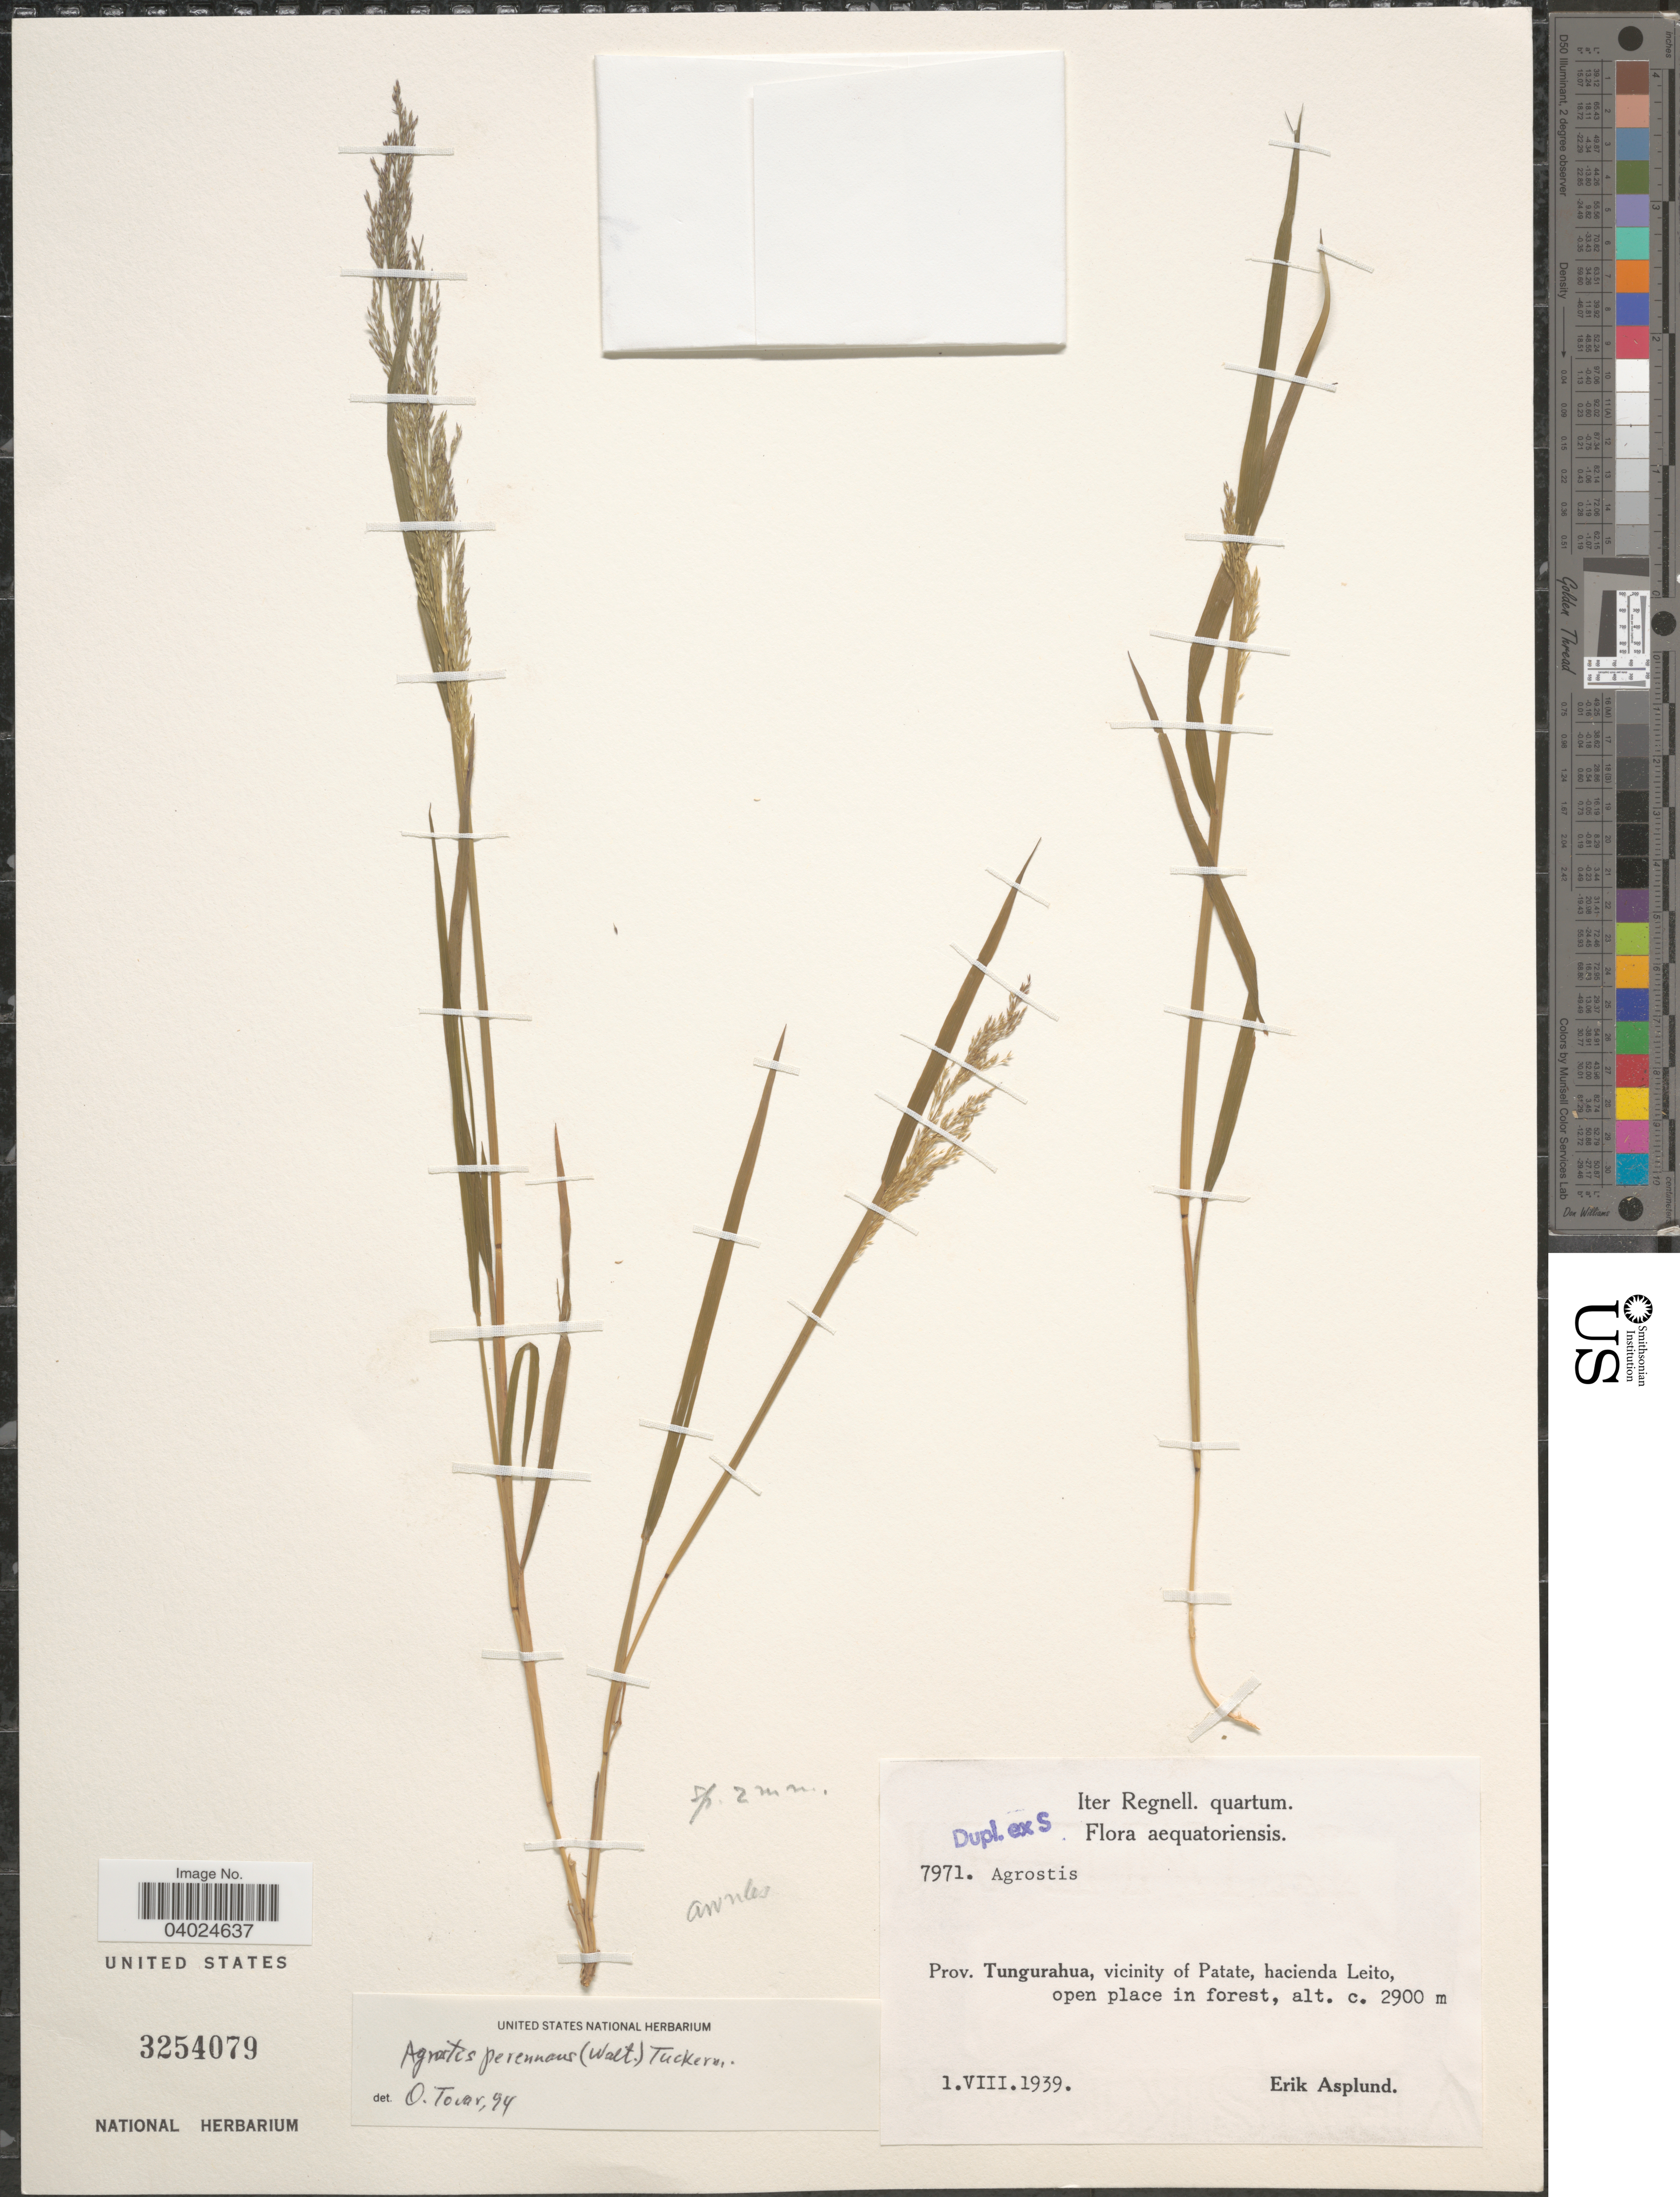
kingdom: Plantae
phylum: Tracheophyta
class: Liliopsida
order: Poales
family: Poaceae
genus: Agrostis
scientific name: Agrostis perennans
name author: (Walter) Tuck.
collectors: E. Asplund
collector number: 7971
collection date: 1939-08-01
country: Ecuador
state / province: Tungurahua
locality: Vicinity of Patate, hacienda Leito, open place in forest.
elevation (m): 2900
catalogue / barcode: US 3254079